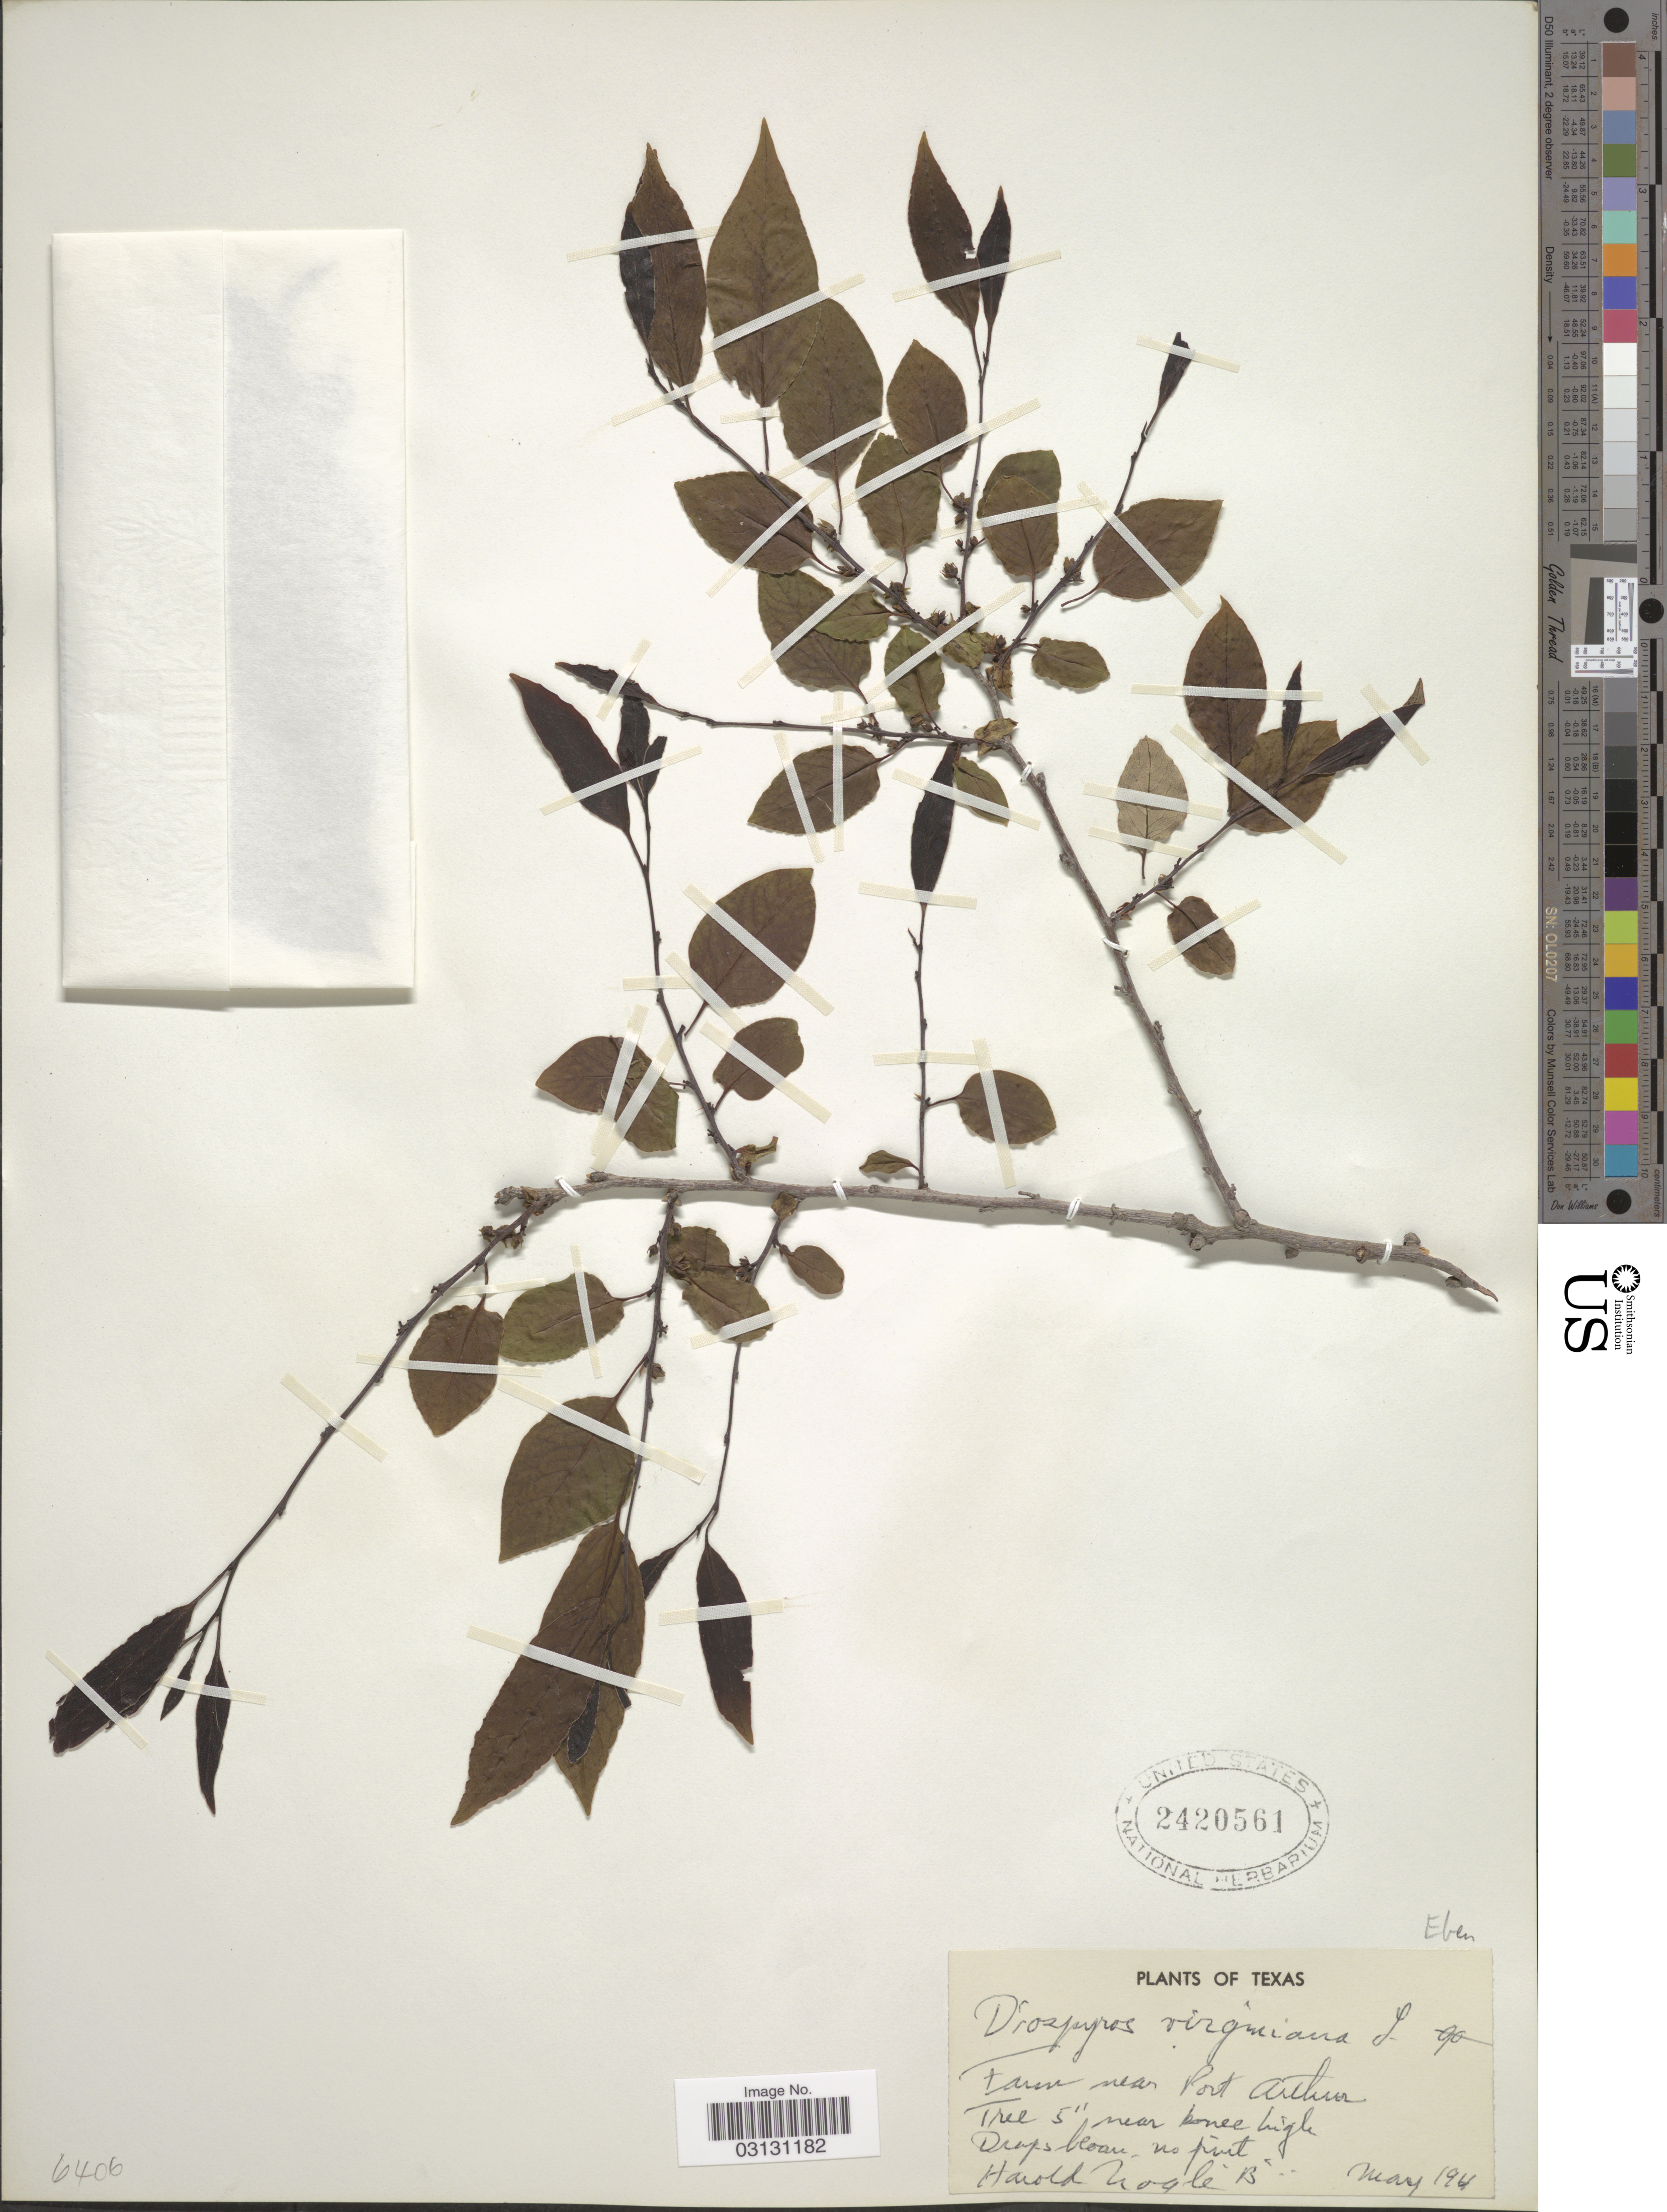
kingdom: Plantae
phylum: Tracheophyta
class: Magnoliopsida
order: Ericales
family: Ebenaceae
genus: Diospyros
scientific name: Diospyros virginiana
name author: L.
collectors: H. Nogle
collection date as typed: May 194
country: United States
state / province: Texas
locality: Farm near Port Arthur.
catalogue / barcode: US 2420561